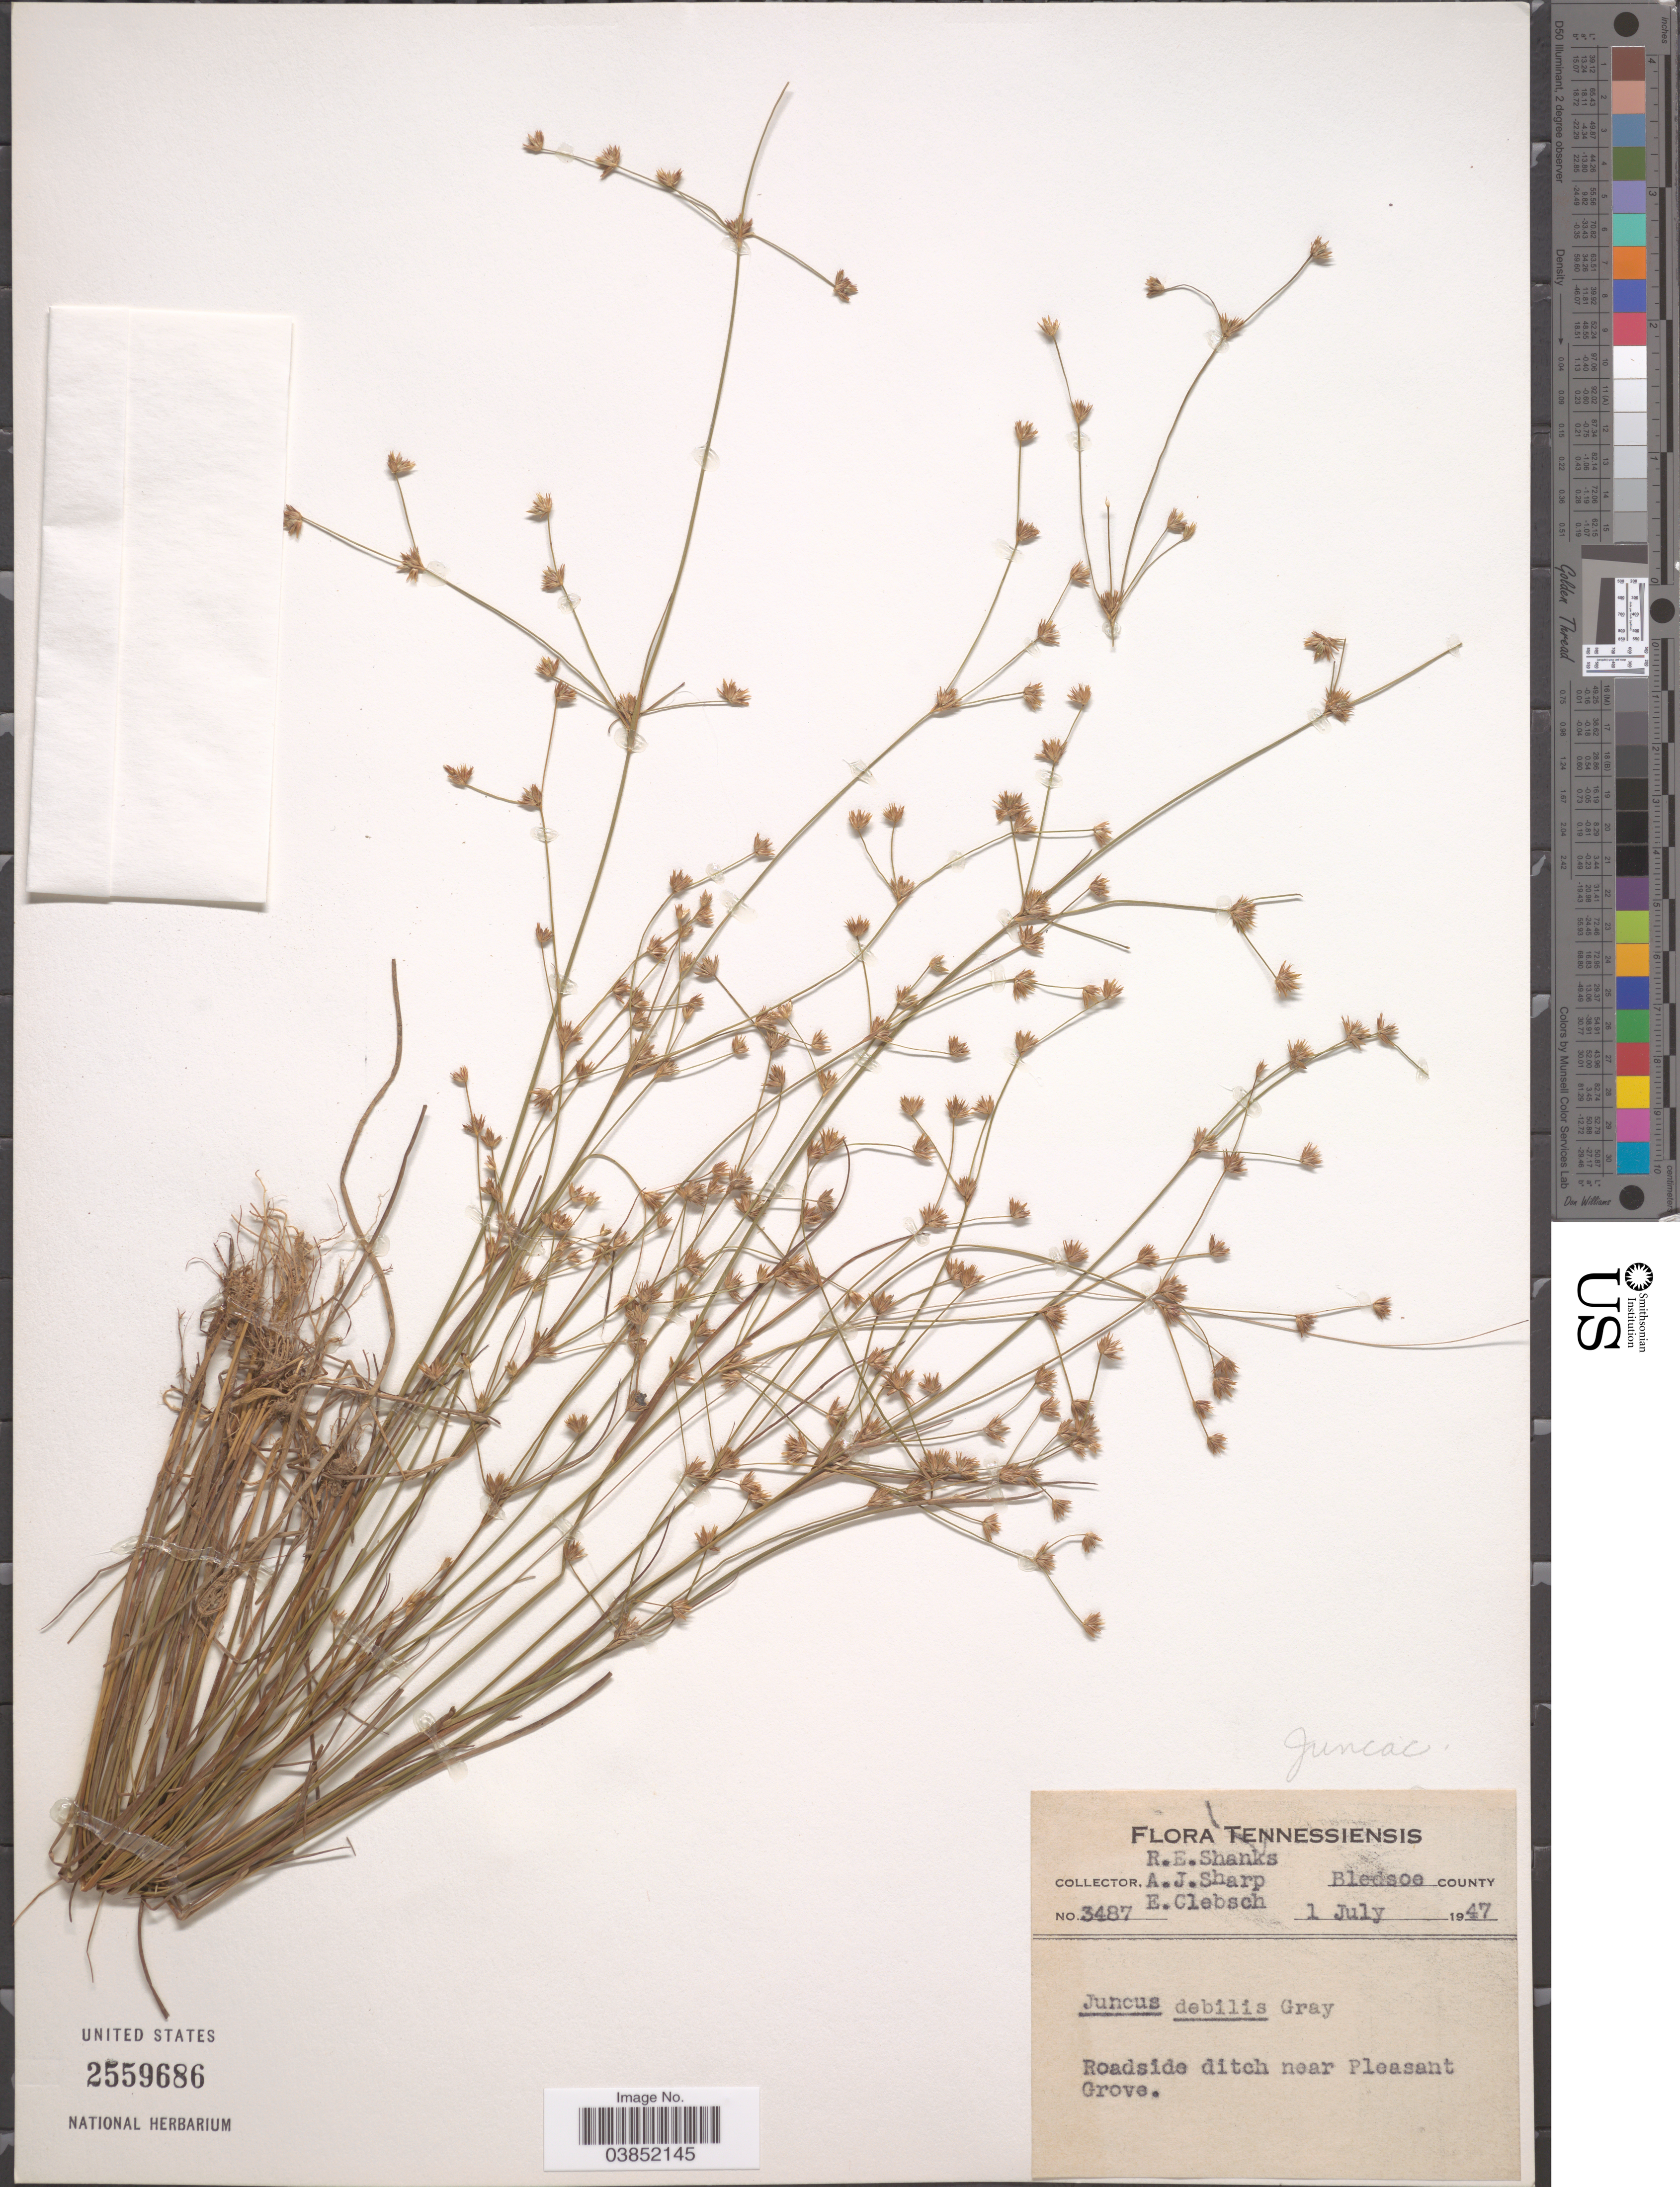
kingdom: Plantae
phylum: Tracheophyta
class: Liliopsida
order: Poales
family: Juncaceae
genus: Juncus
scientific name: Juncus debilis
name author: A. Gray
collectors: R. Shanks, A. J. Sharp & E. Clebsch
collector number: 3487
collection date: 1947-07-01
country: United States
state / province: Tennessee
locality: Tennessiensis. Bledsoe County. Roadside ditch near Pleasant Grove.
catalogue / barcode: US 2559686